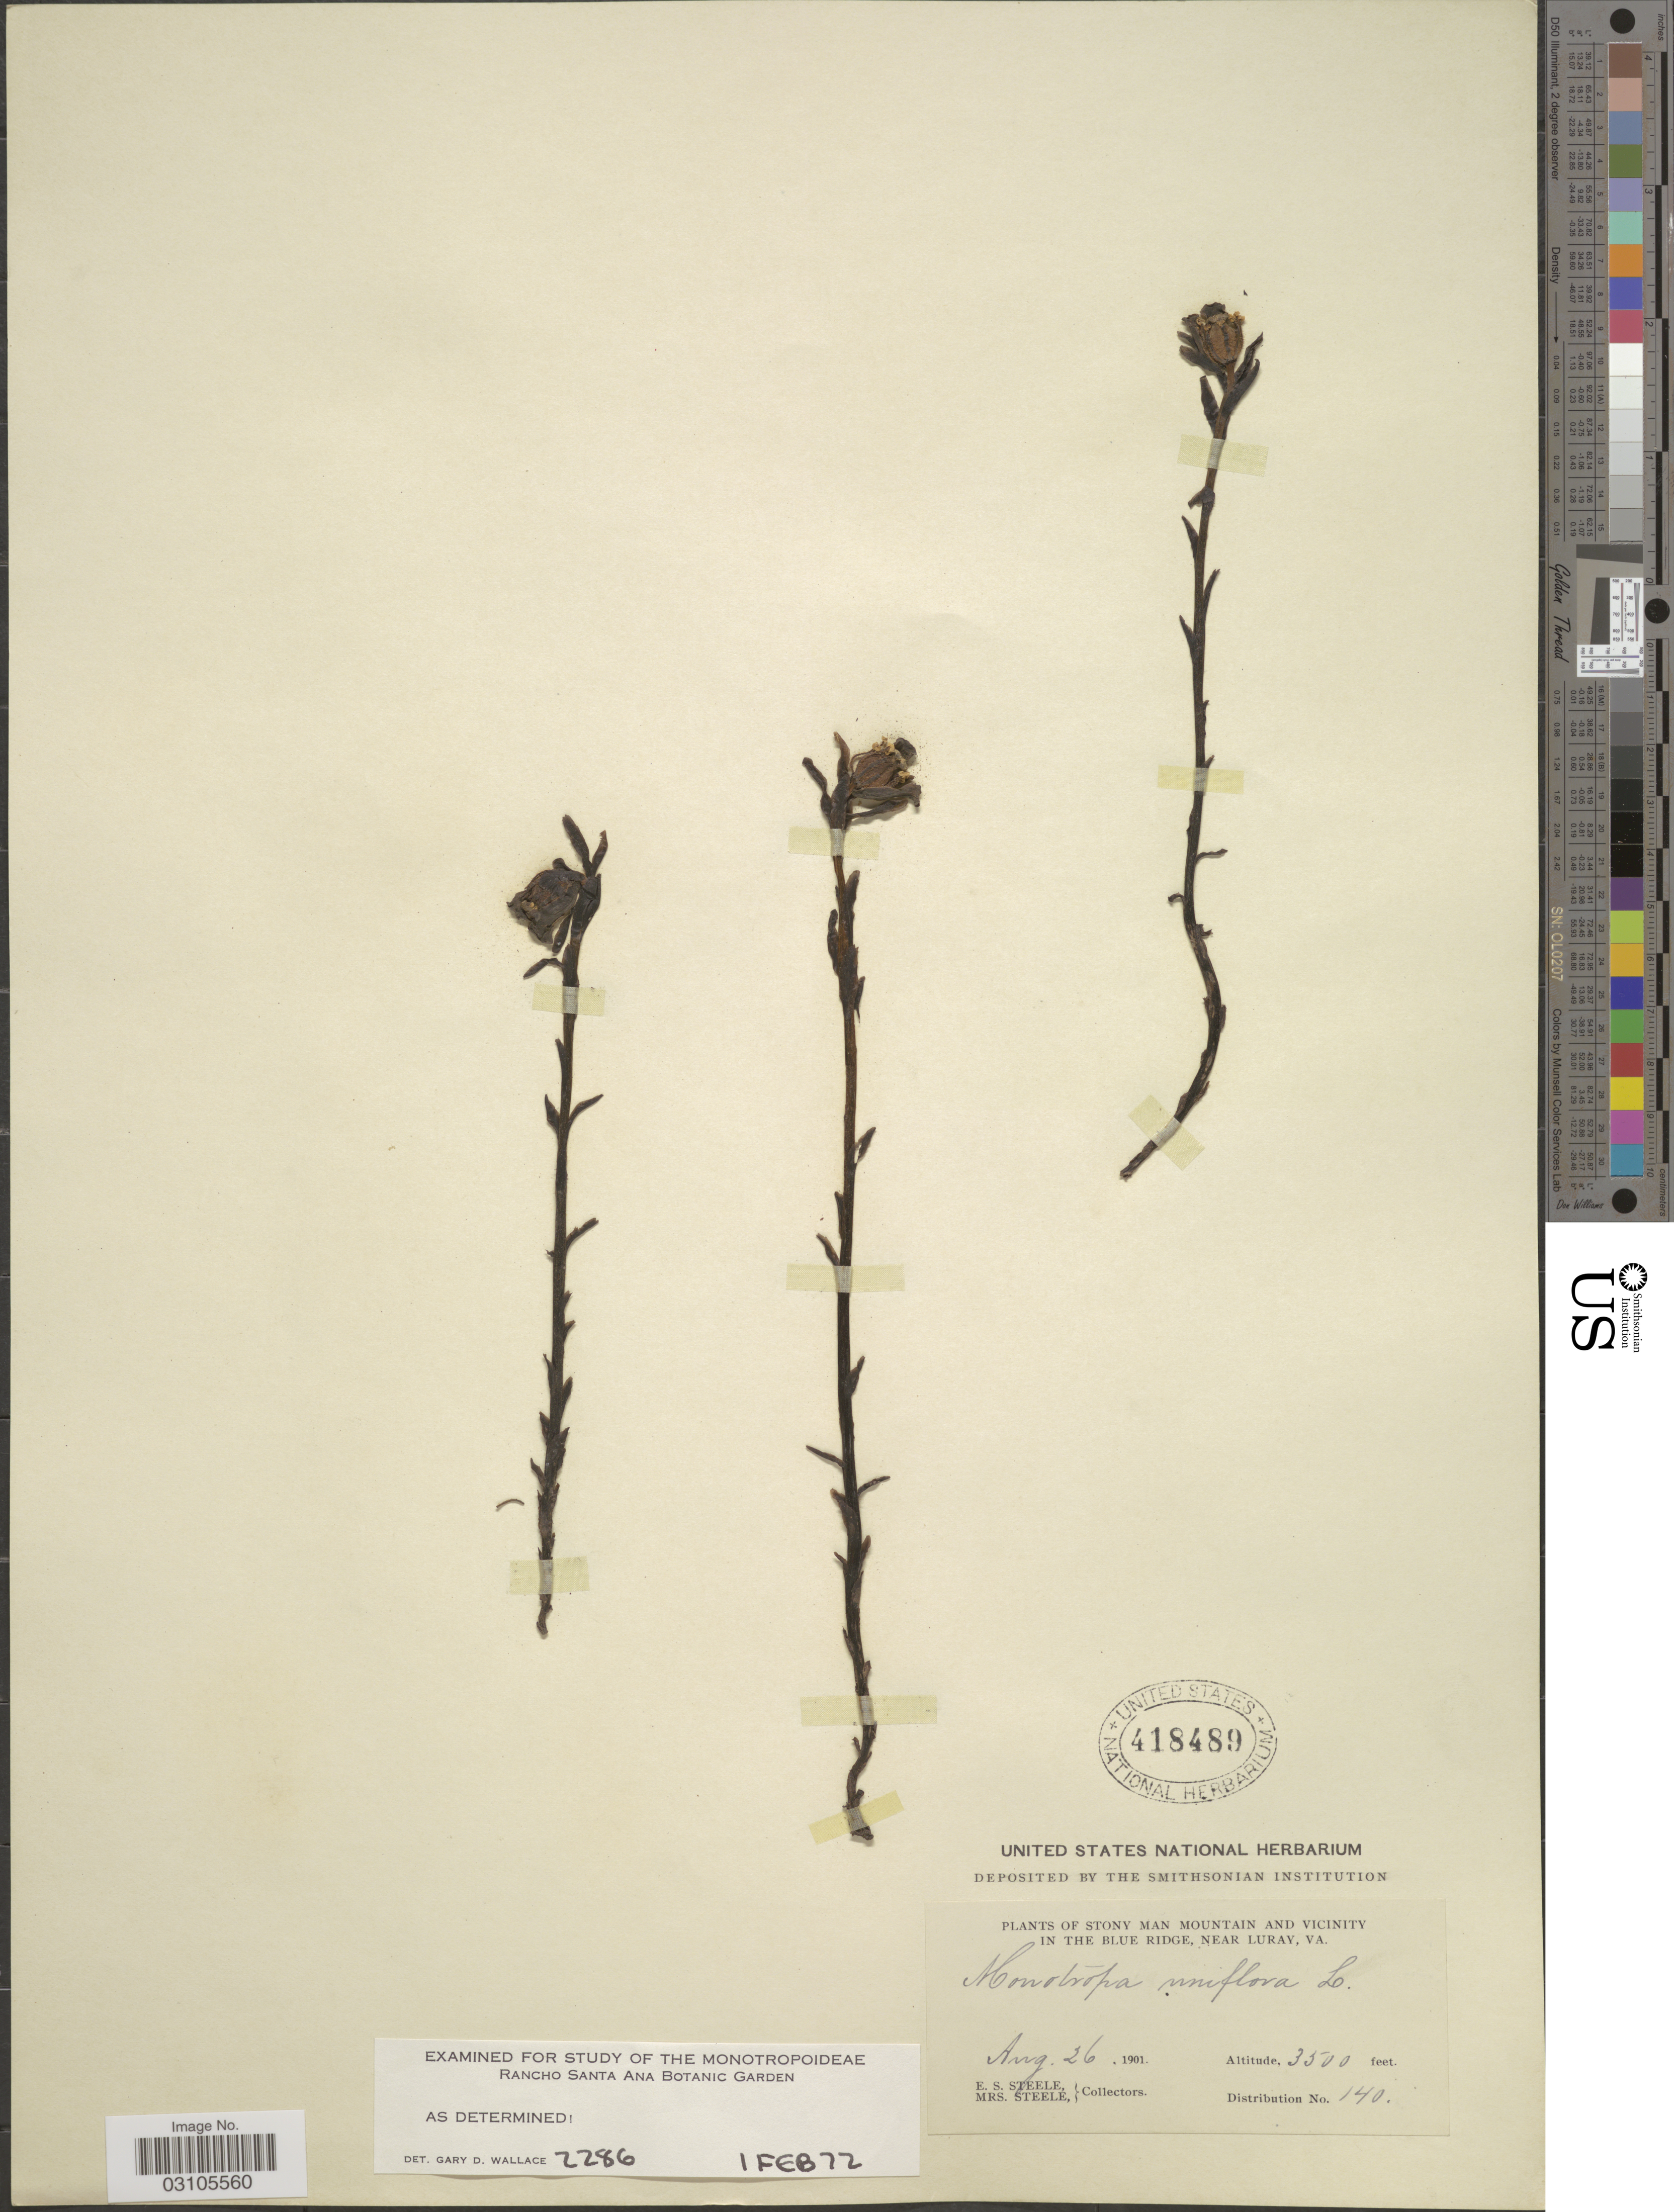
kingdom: Plantae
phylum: Tracheophyta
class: Magnoliopsida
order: Ericales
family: Ericaceae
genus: Monotropa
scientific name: Monotropa uniflora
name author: L.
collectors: E. Steele & Mrs. E. S. Steele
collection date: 1901-08-26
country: United States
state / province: Virginia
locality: Stony Man Mountain and Vicinity in the Blue Ridge, near Luray.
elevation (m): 1067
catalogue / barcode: US 418489